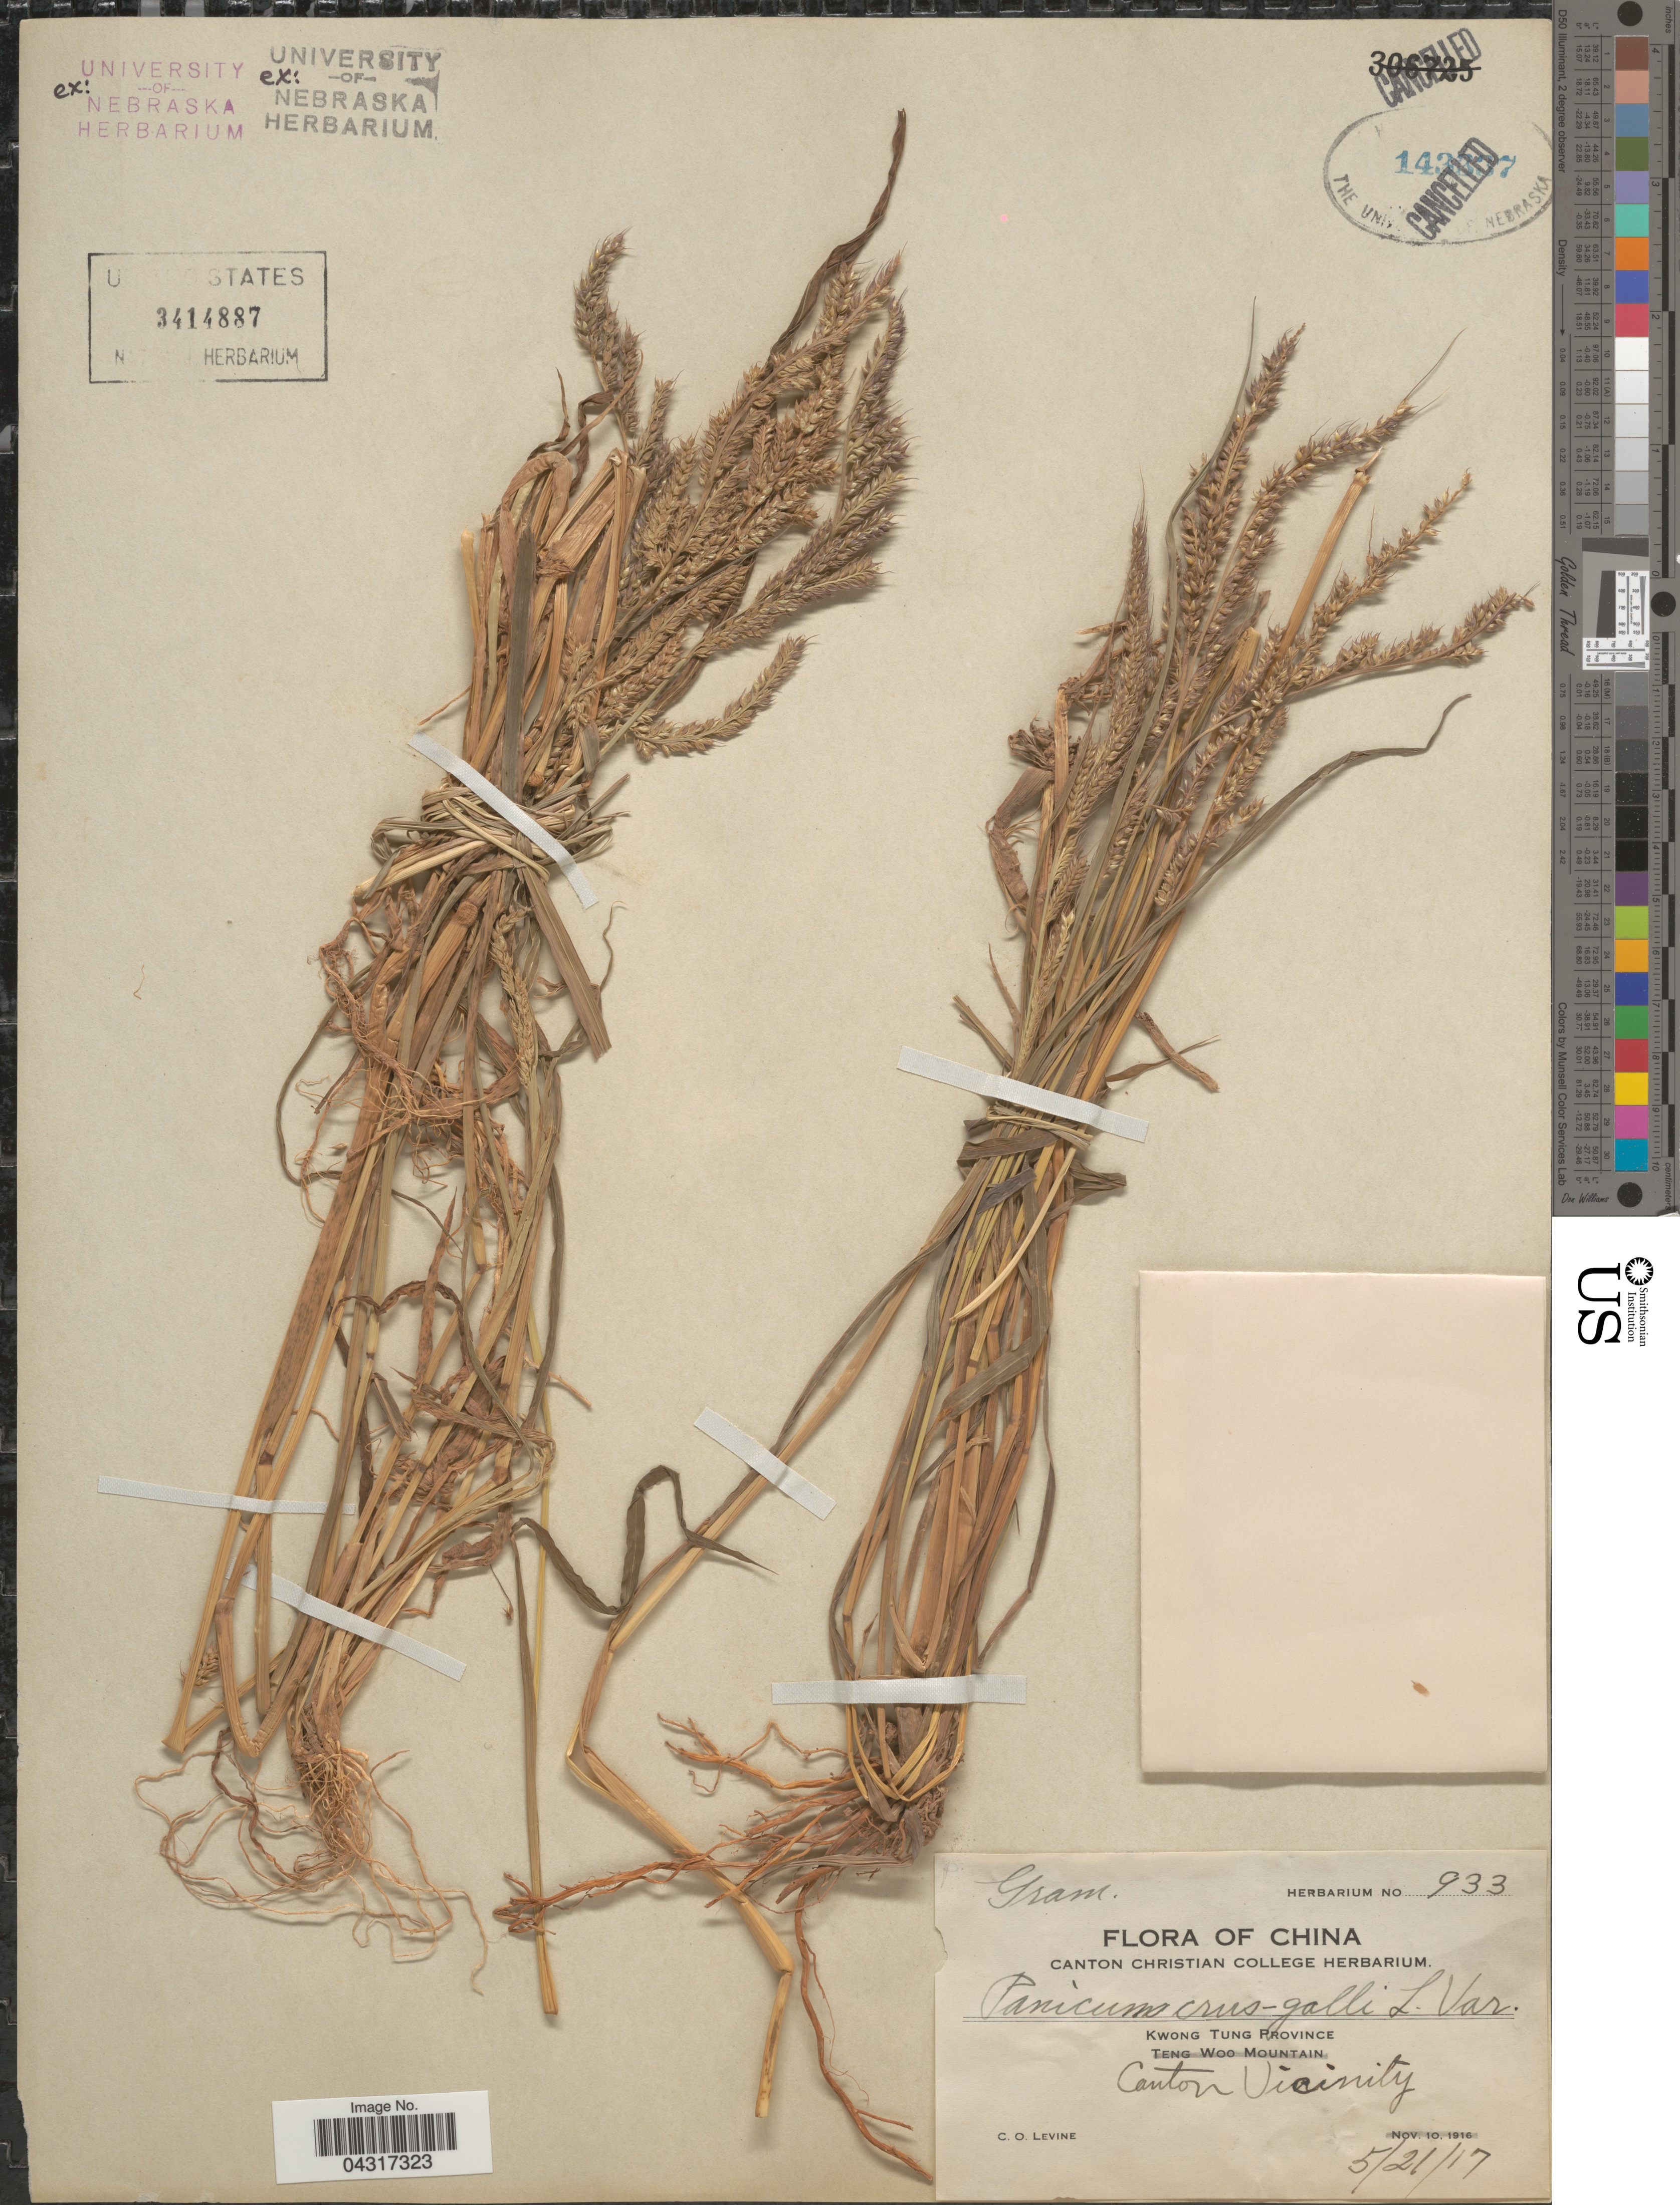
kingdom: Plantae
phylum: Tracheophyta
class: Liliopsida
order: Poales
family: Poaceae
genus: Echinochloa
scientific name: Echinochloa crus-galli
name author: (L.) P. Beauv.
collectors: C. O. Levine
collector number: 933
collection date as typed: Transcribed d/m/y: 21/5/17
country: China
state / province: Guangdong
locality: Kwong Tung Province. Canton Vicinity.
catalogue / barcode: US 3414887